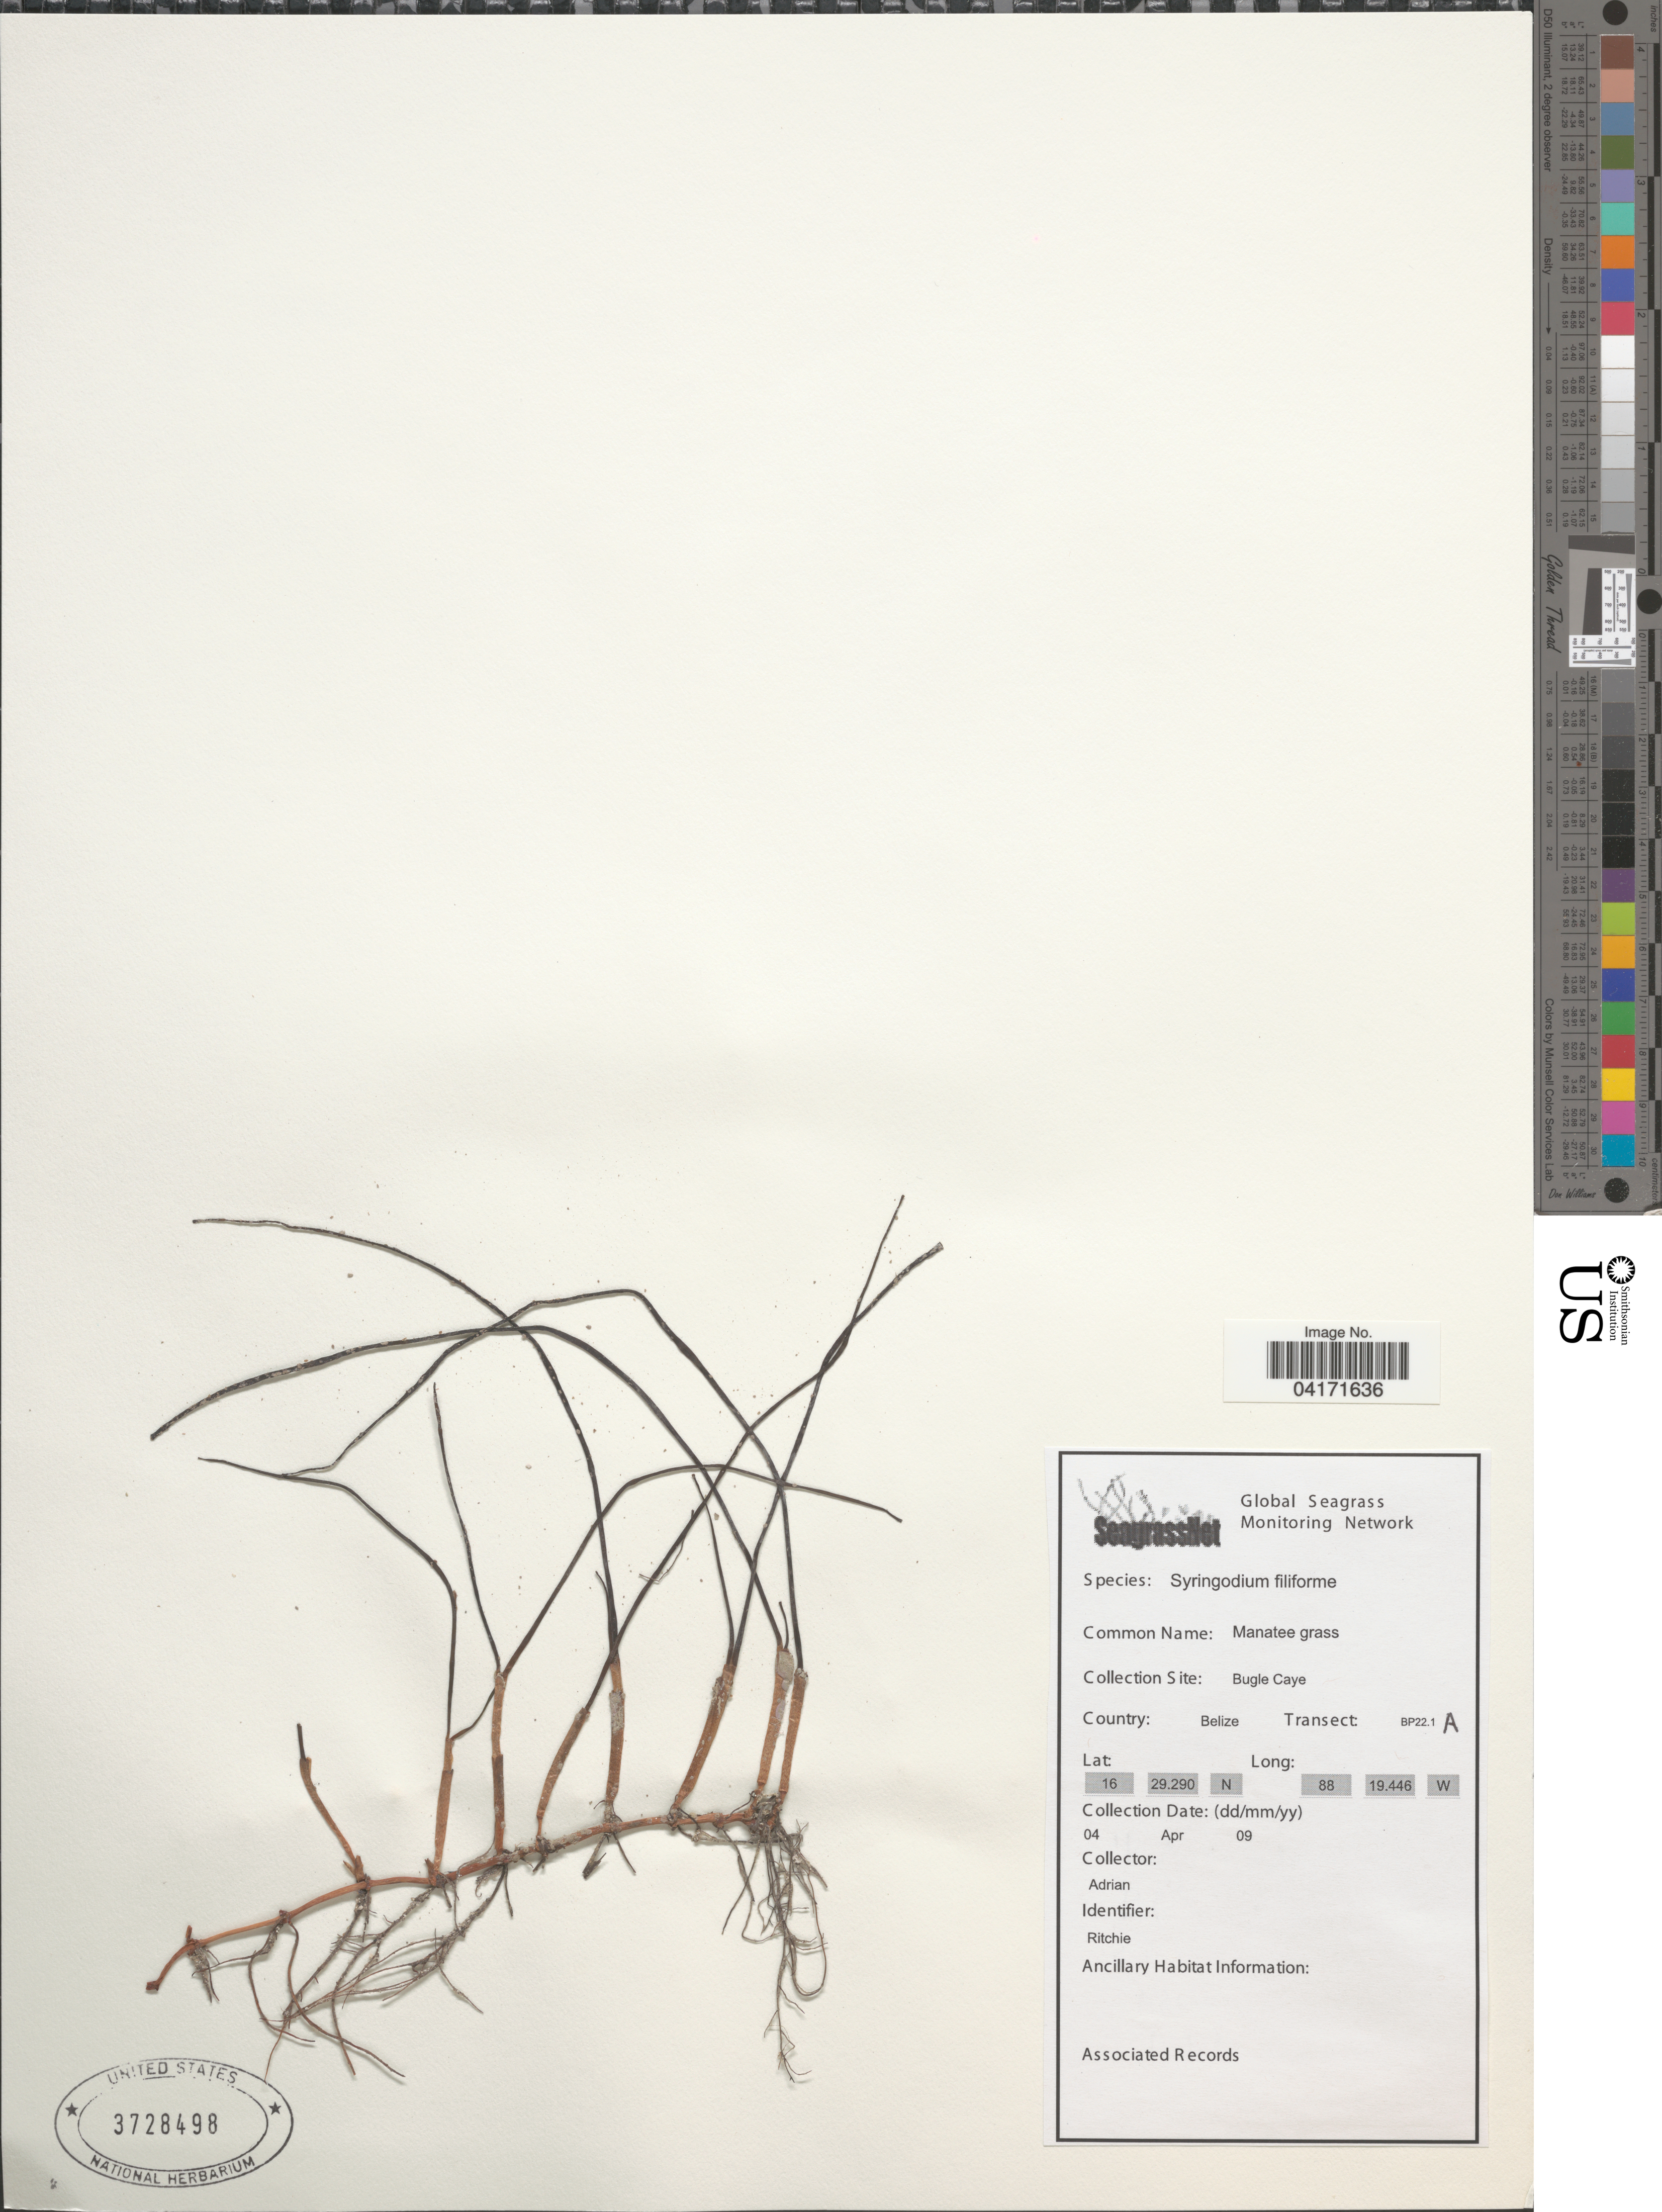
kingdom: Plantae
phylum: Tracheophyta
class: Liliopsida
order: Alismatales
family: Cymodoceaceae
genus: Syringodium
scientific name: Syringodium filiforme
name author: Kütz.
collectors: Adrian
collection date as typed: Transcribed d/m/y: 4/4/9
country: Belize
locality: Bugle Caye. Transect: BP22.1 A.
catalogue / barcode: US 3728498